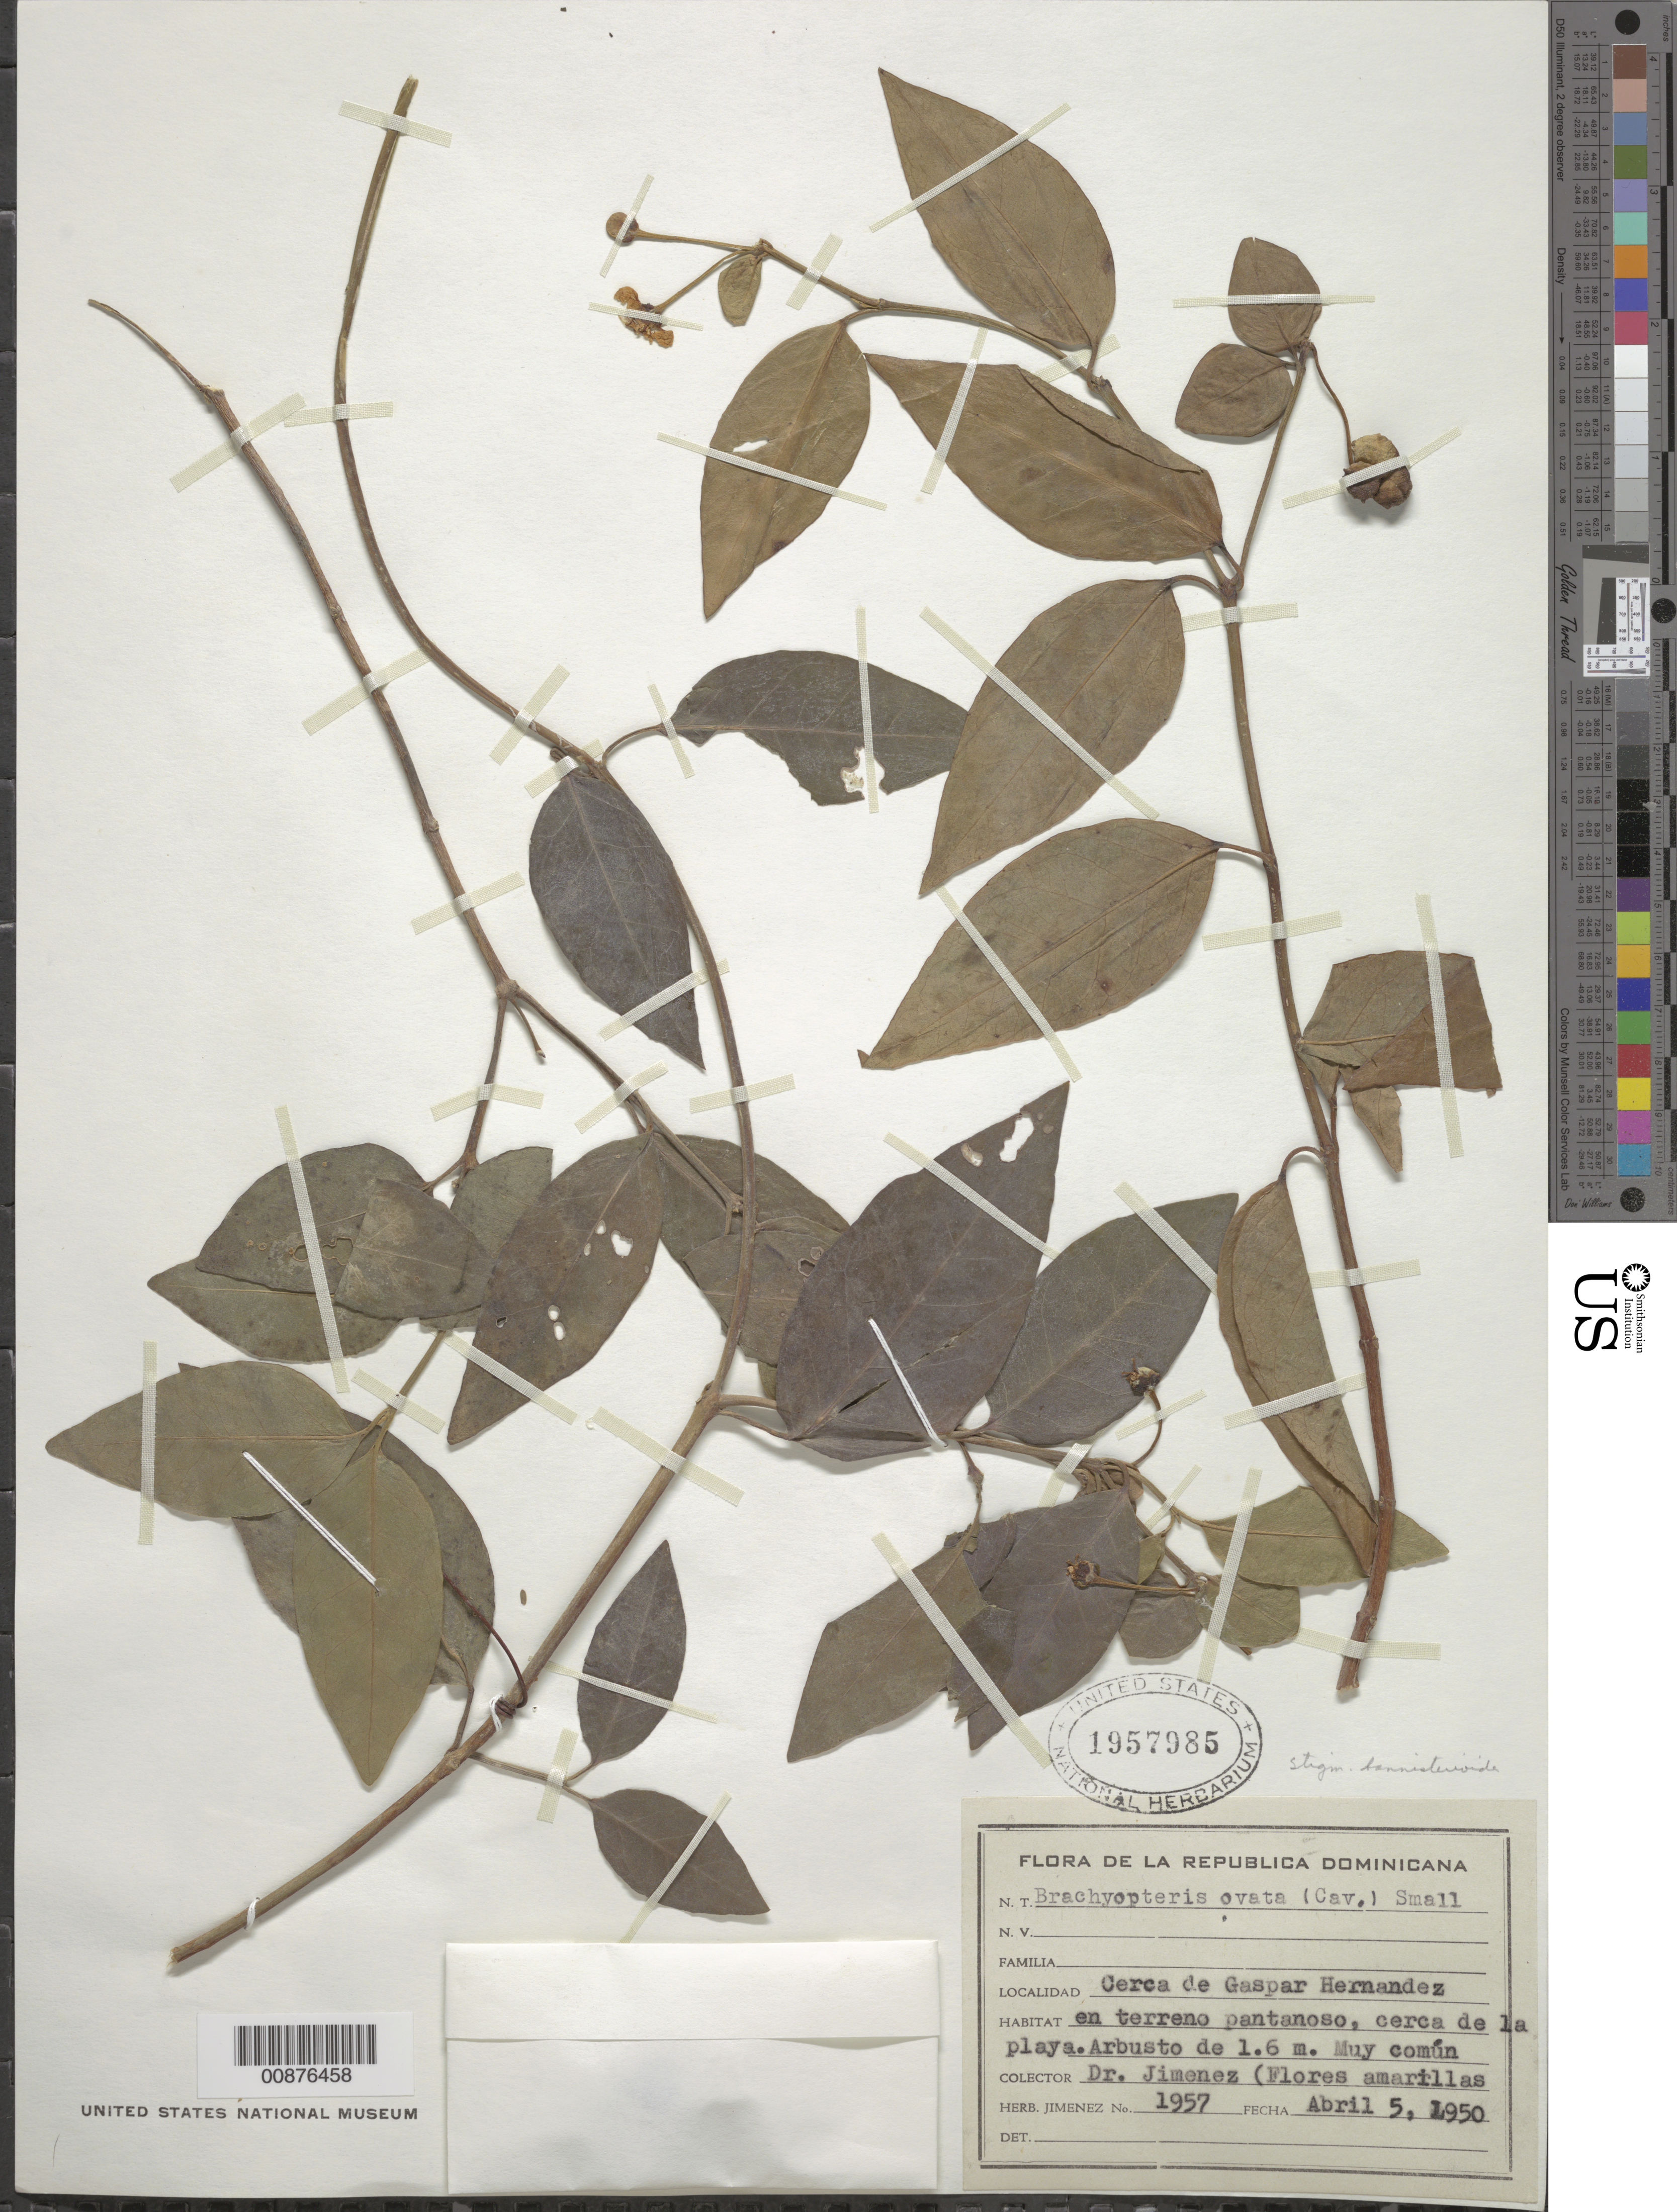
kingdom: Plantae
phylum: Tracheophyta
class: Magnoliopsida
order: Malpighiales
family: Malpighiaceae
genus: Stigmaphyllon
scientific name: Stigmaphyllon bannisterioides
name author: (L.) C.E. Anderson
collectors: Jimenez, --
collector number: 1957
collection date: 1950-04-05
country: Dominican Republic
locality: Cerca de Gaspar Hernandez.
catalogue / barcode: US 1957985